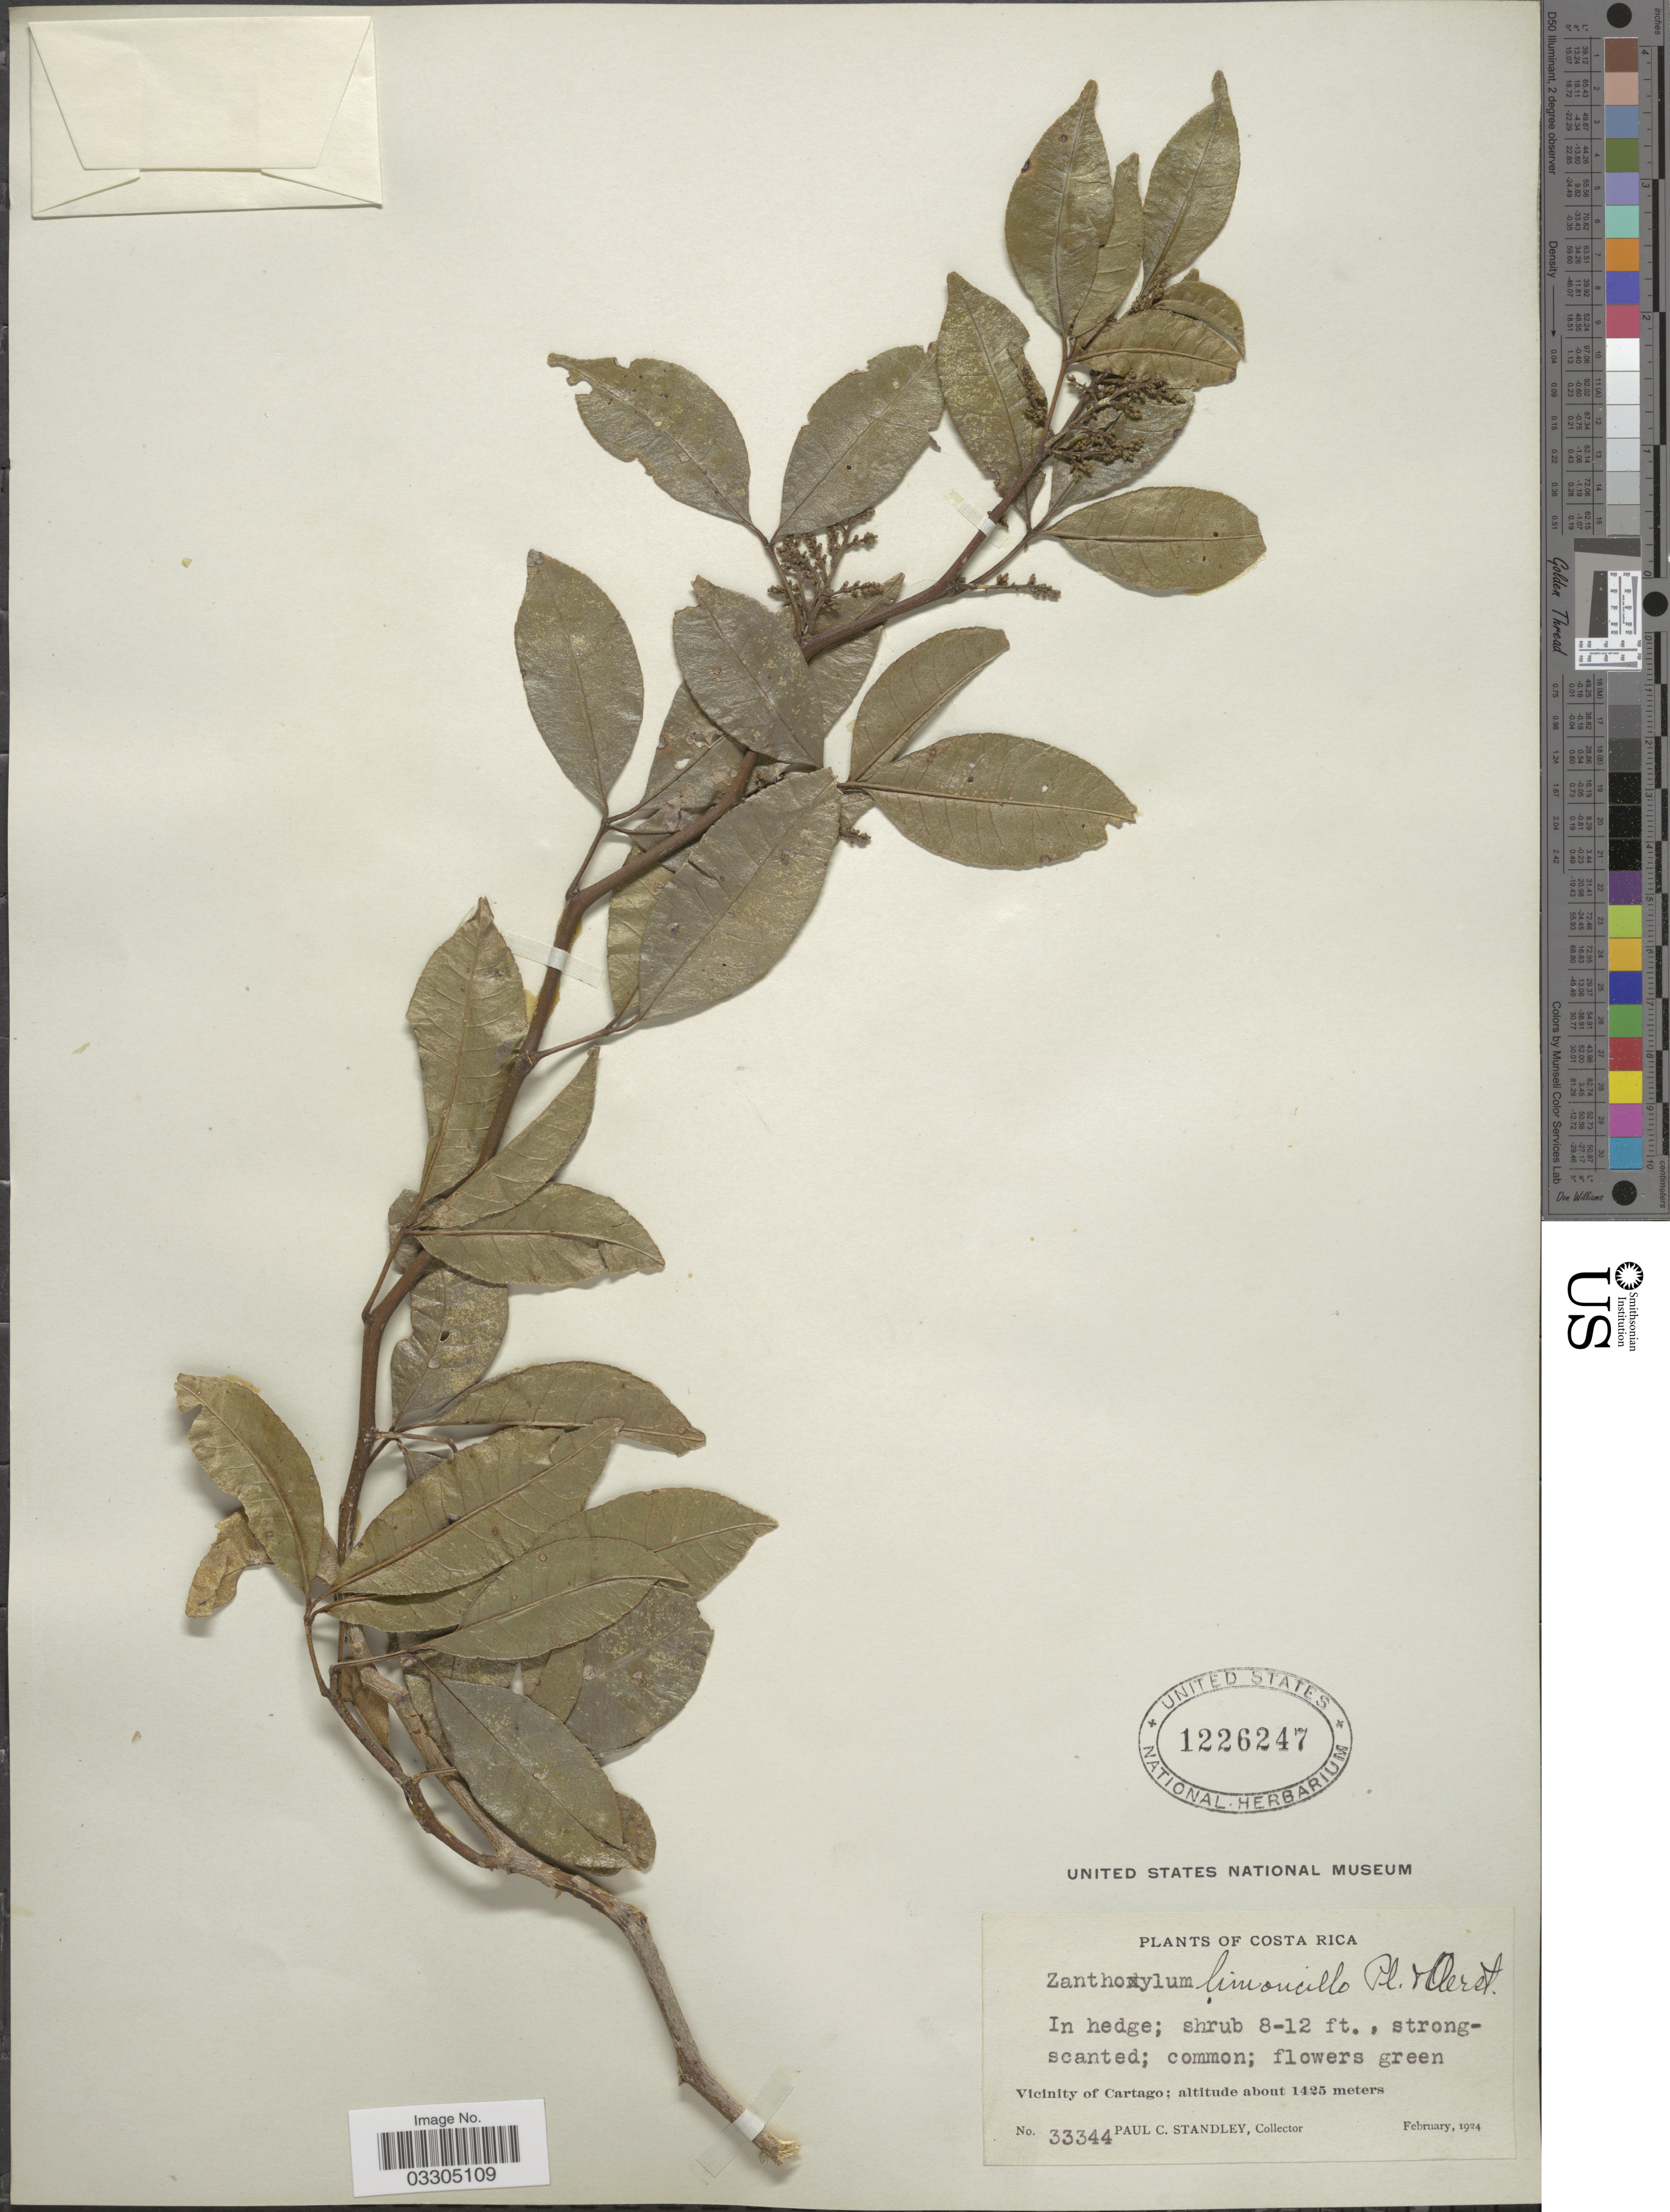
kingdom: Plantae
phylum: Tracheophyta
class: Magnoliopsida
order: Sapindales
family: Rutaceae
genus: Zanthoxylum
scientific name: Zanthoxylum limoncello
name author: Planch. & Oerst.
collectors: P. C. Standley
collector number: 33344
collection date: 1924-02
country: Costa Rica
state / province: Cartago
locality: Vicinity of Cartago.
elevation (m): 1425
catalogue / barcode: US 1226247